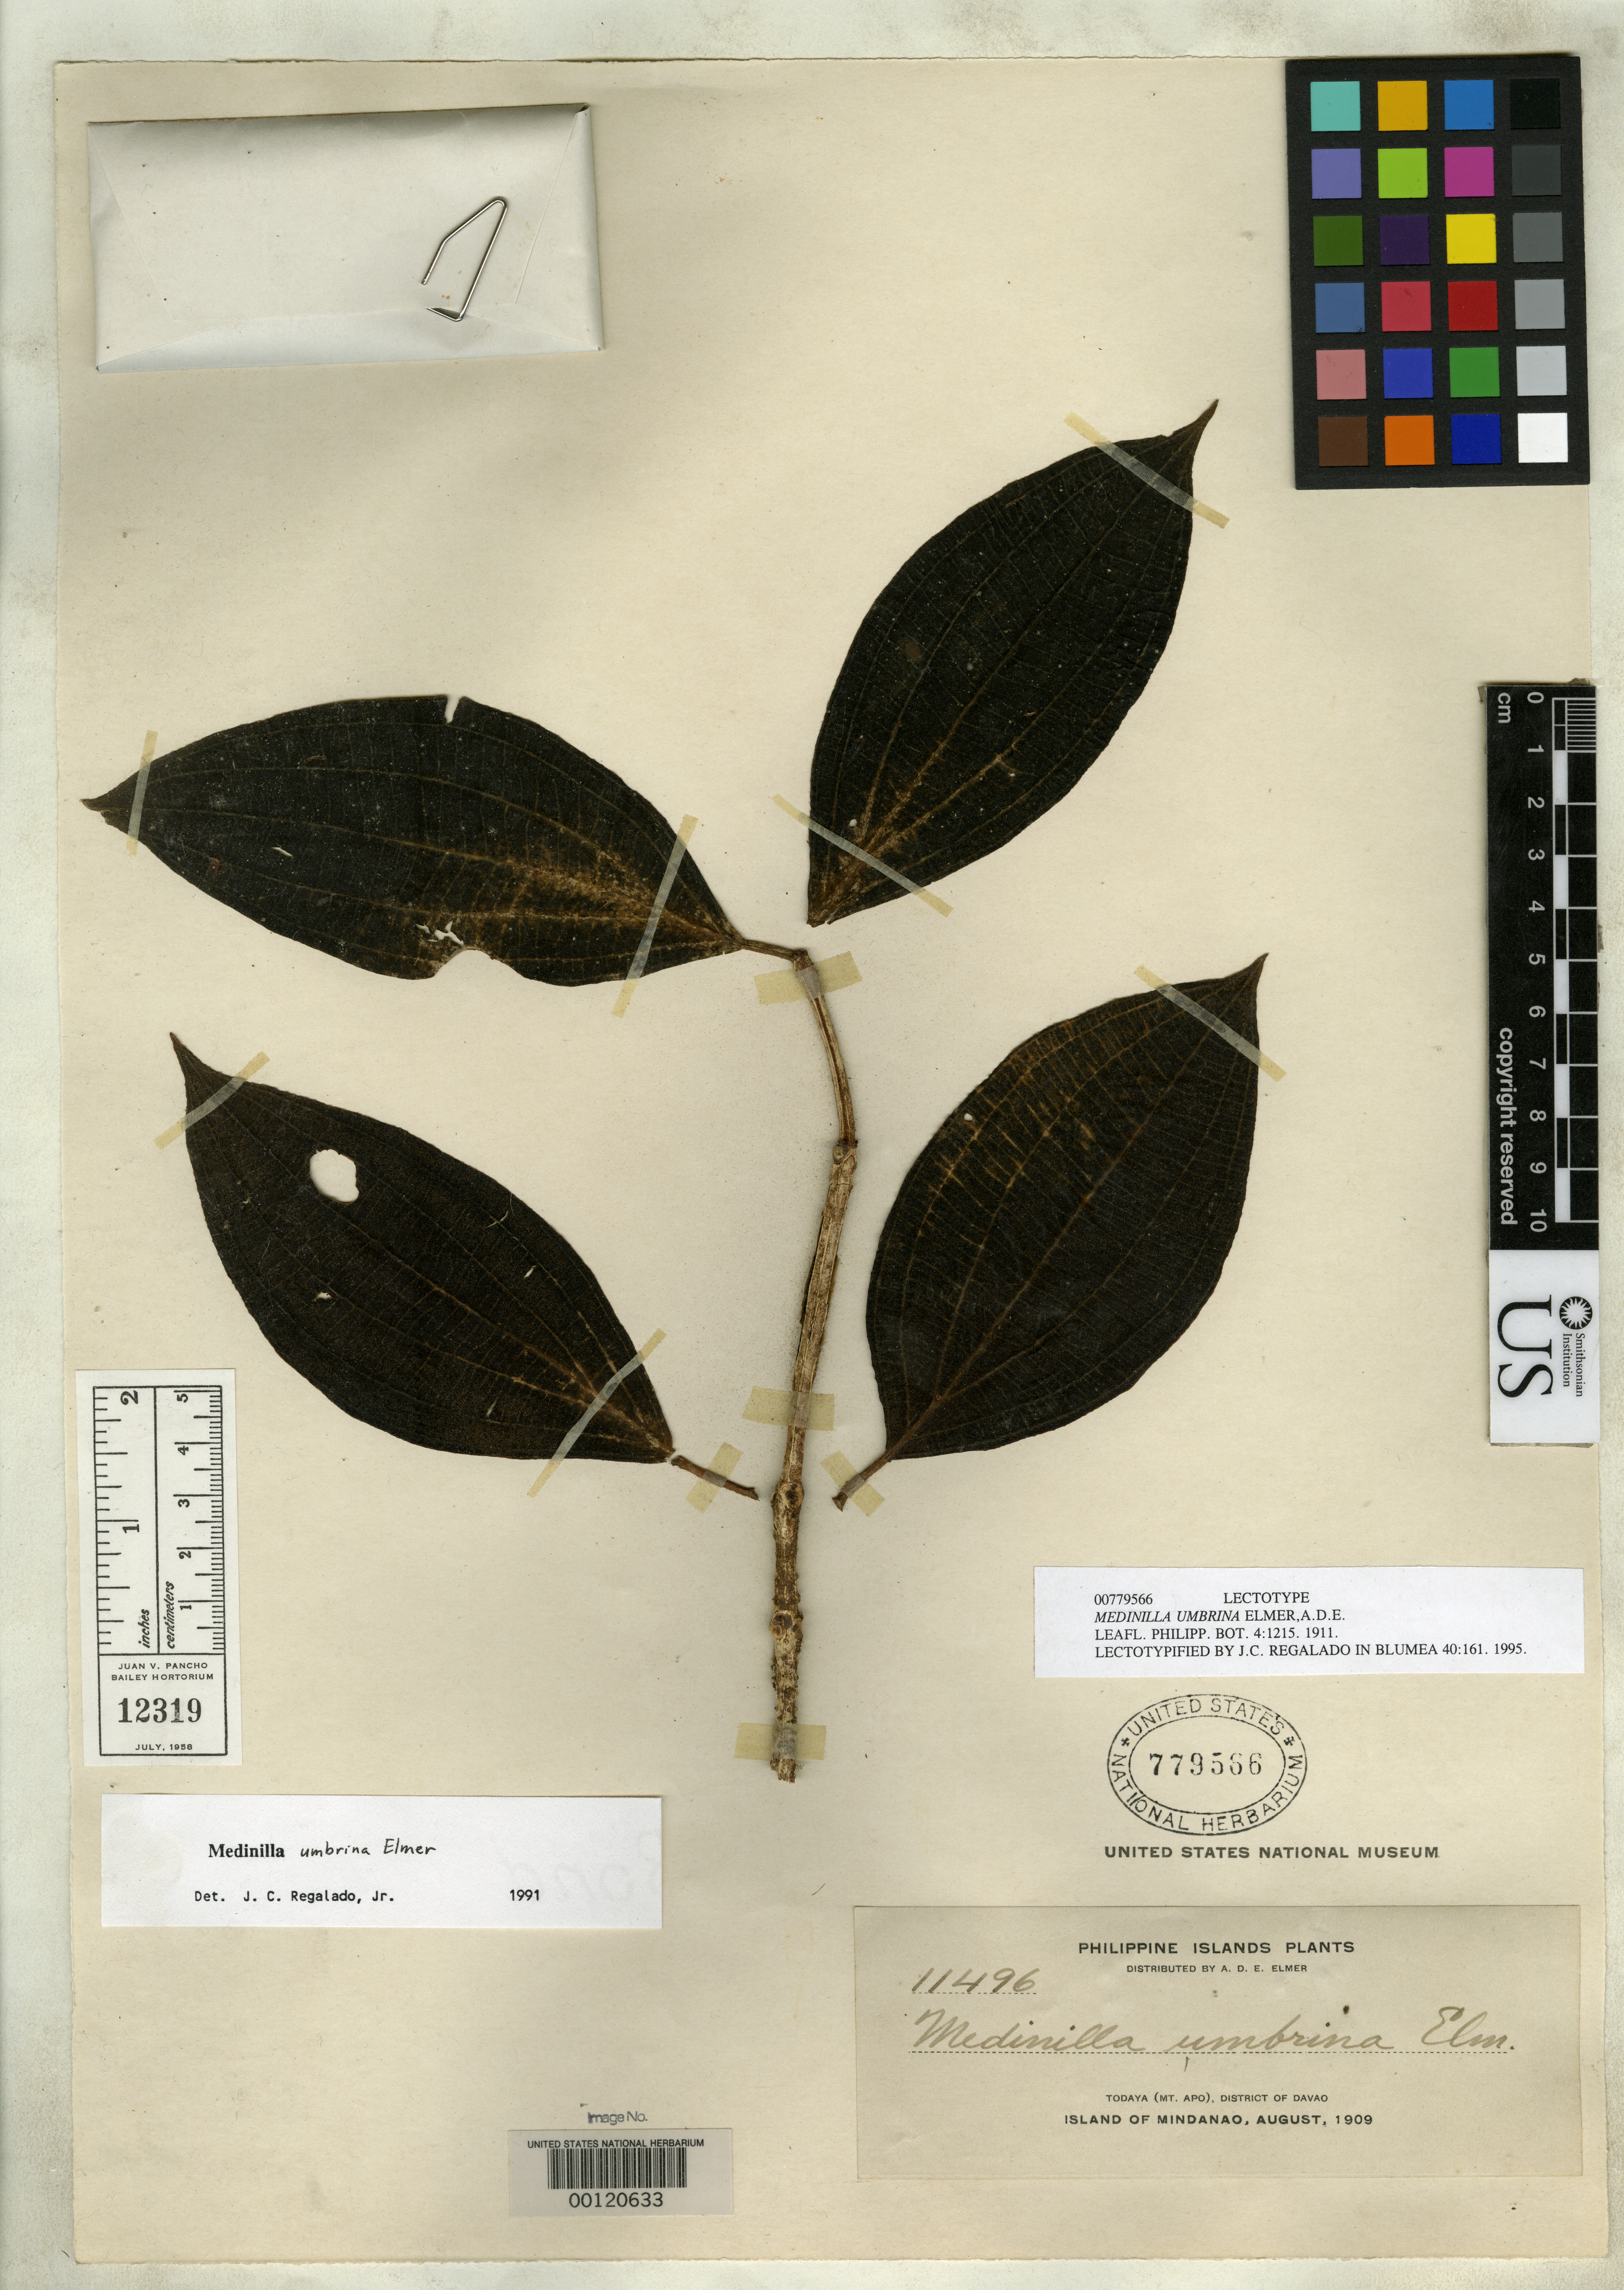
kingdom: Plantae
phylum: Tracheophyta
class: Magnoliopsida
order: Myrtales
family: Melastomataceae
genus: Medinilla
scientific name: Medinilla umbrina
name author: Elmer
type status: Lectotype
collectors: A. D. E. Elmer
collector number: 11496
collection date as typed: Aug 1909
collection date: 1909-08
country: Philippines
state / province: Davao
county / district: Davao del Sur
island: Mindanao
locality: Todaya (Mt. Apo), District of Davao, Island of Mindanao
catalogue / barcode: US 779566